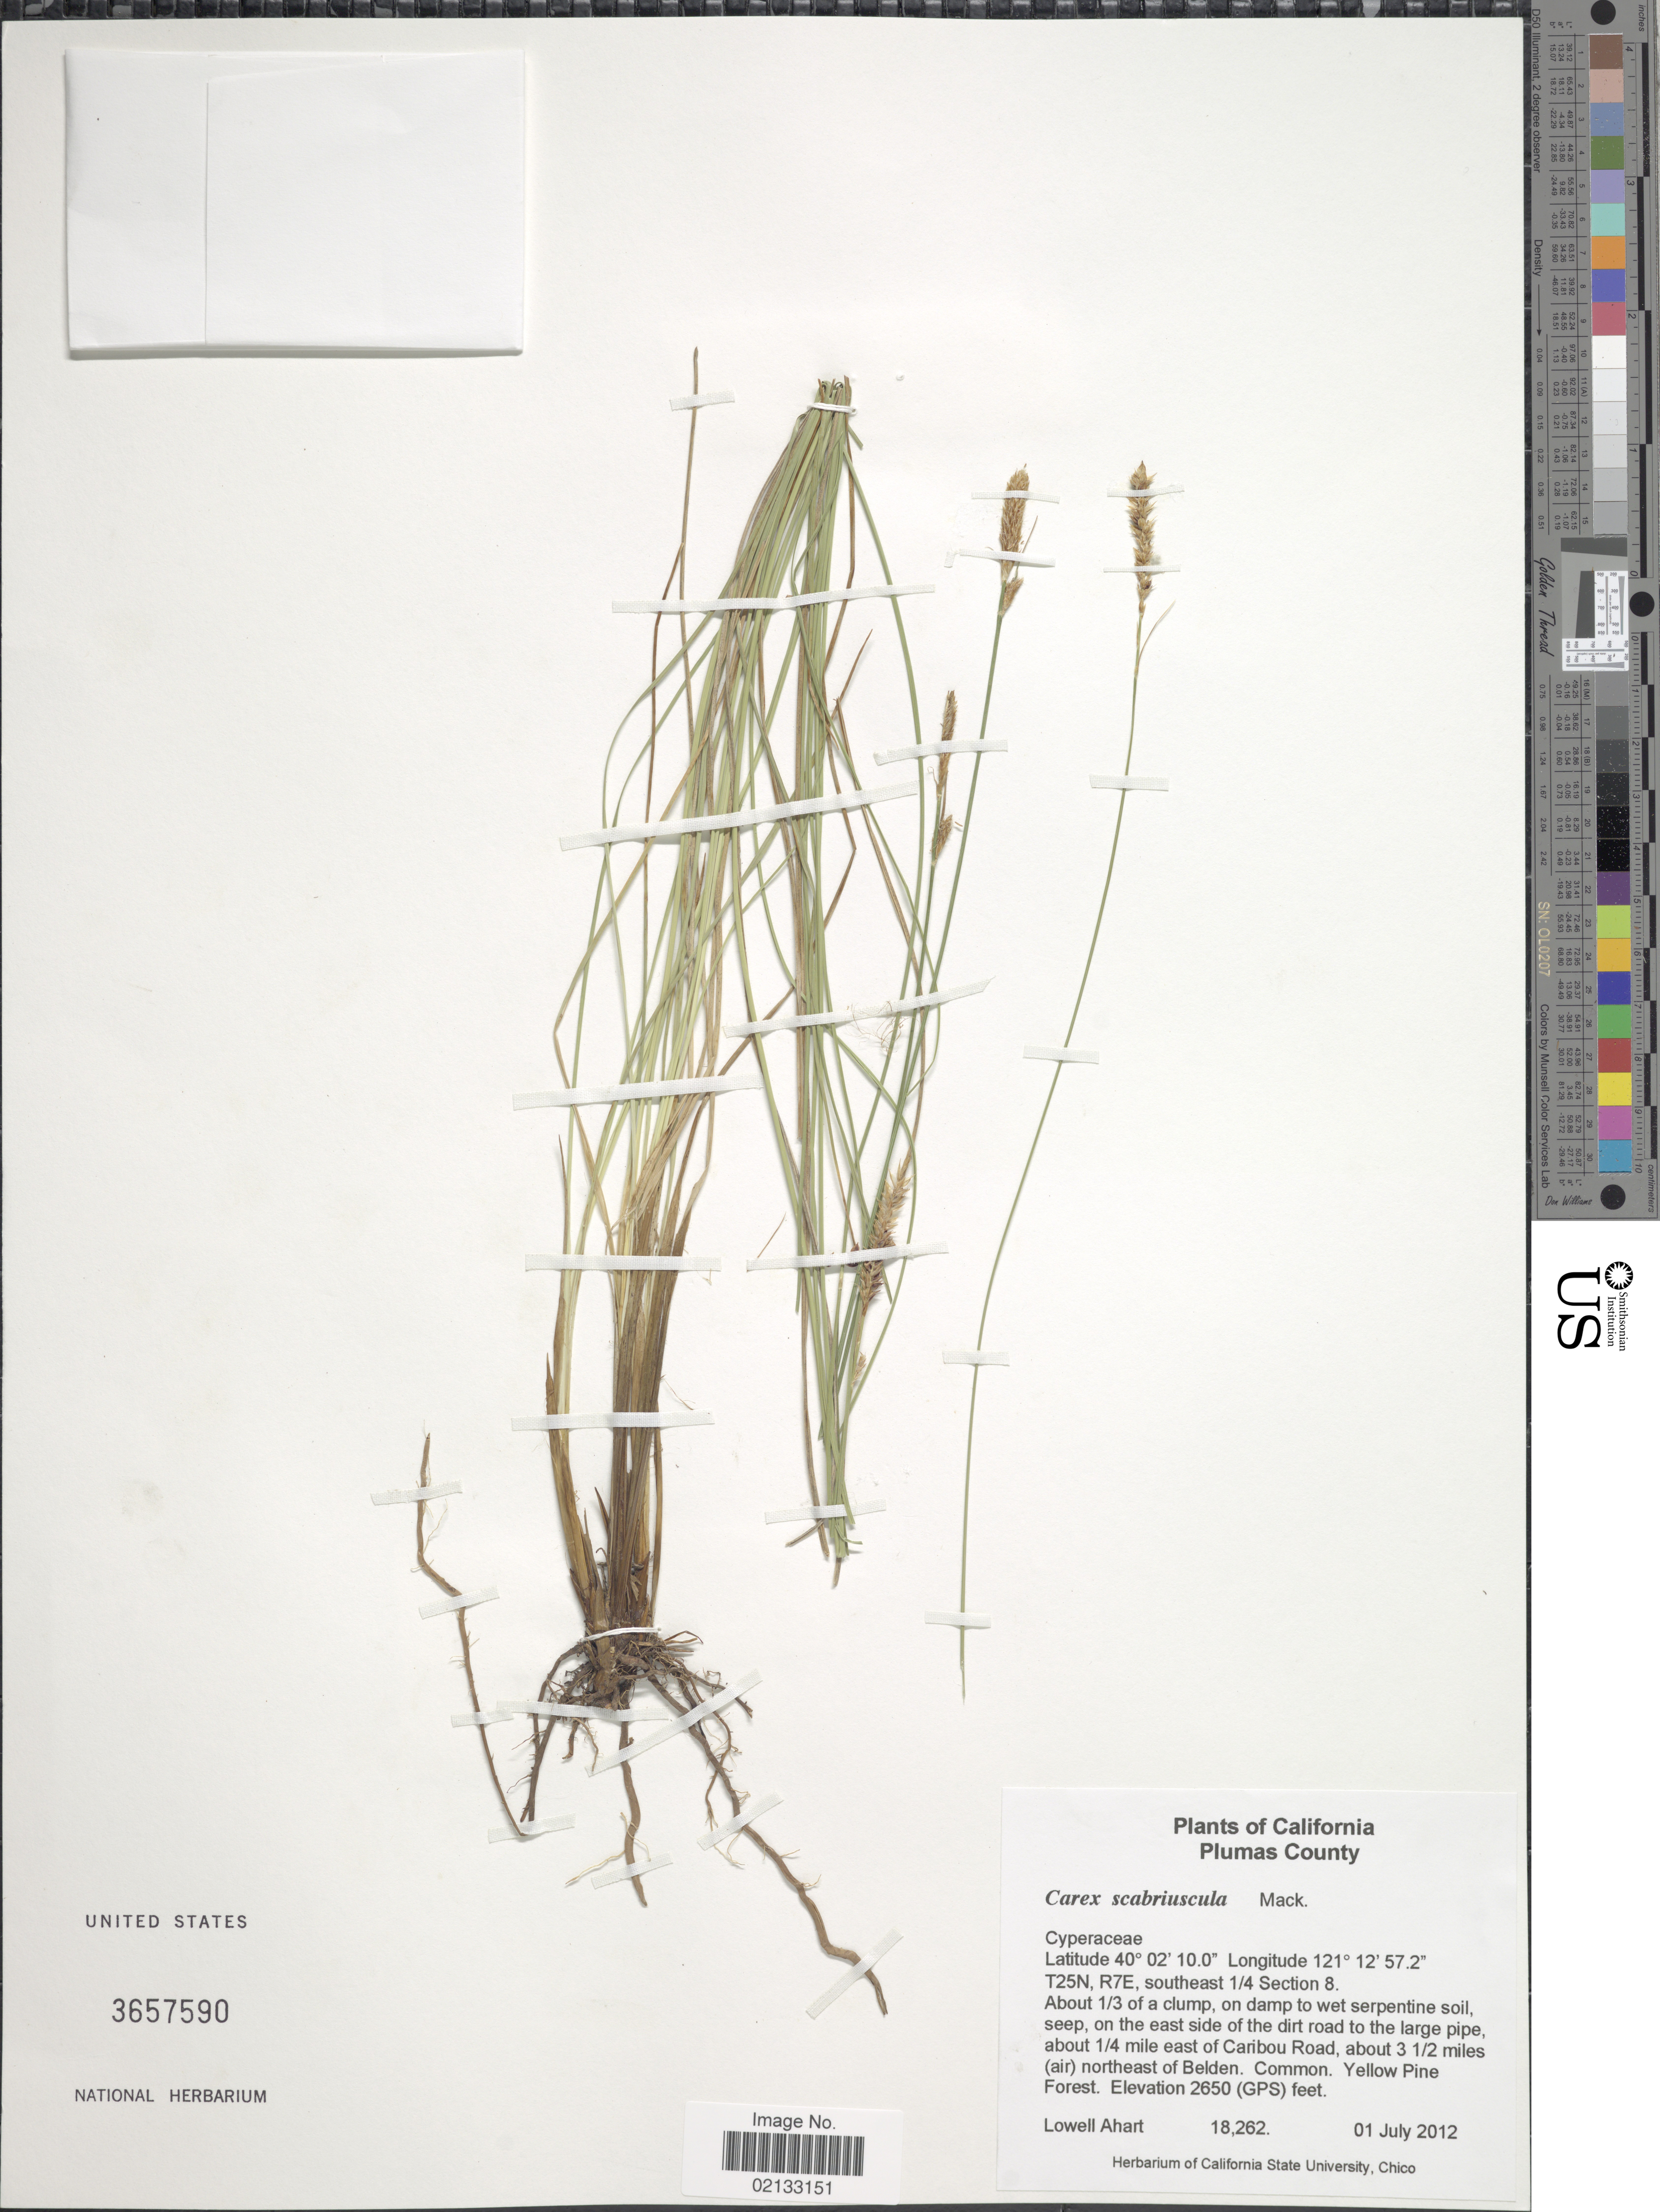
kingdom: Plantae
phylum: Tracheophyta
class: Liliopsida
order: Poales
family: Cyperaceae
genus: Carex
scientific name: Carex scabriuscula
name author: Mack.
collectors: L. Ahart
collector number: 18262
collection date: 2012-07-01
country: United States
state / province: California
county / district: Plumas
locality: Plumas County. T25N, R7E, southeast 1/4 Section 8. About 1/4 mile east of Caribou Road, about 3 1/2 miles (air) northeast of Belden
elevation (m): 808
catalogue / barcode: US 3657590